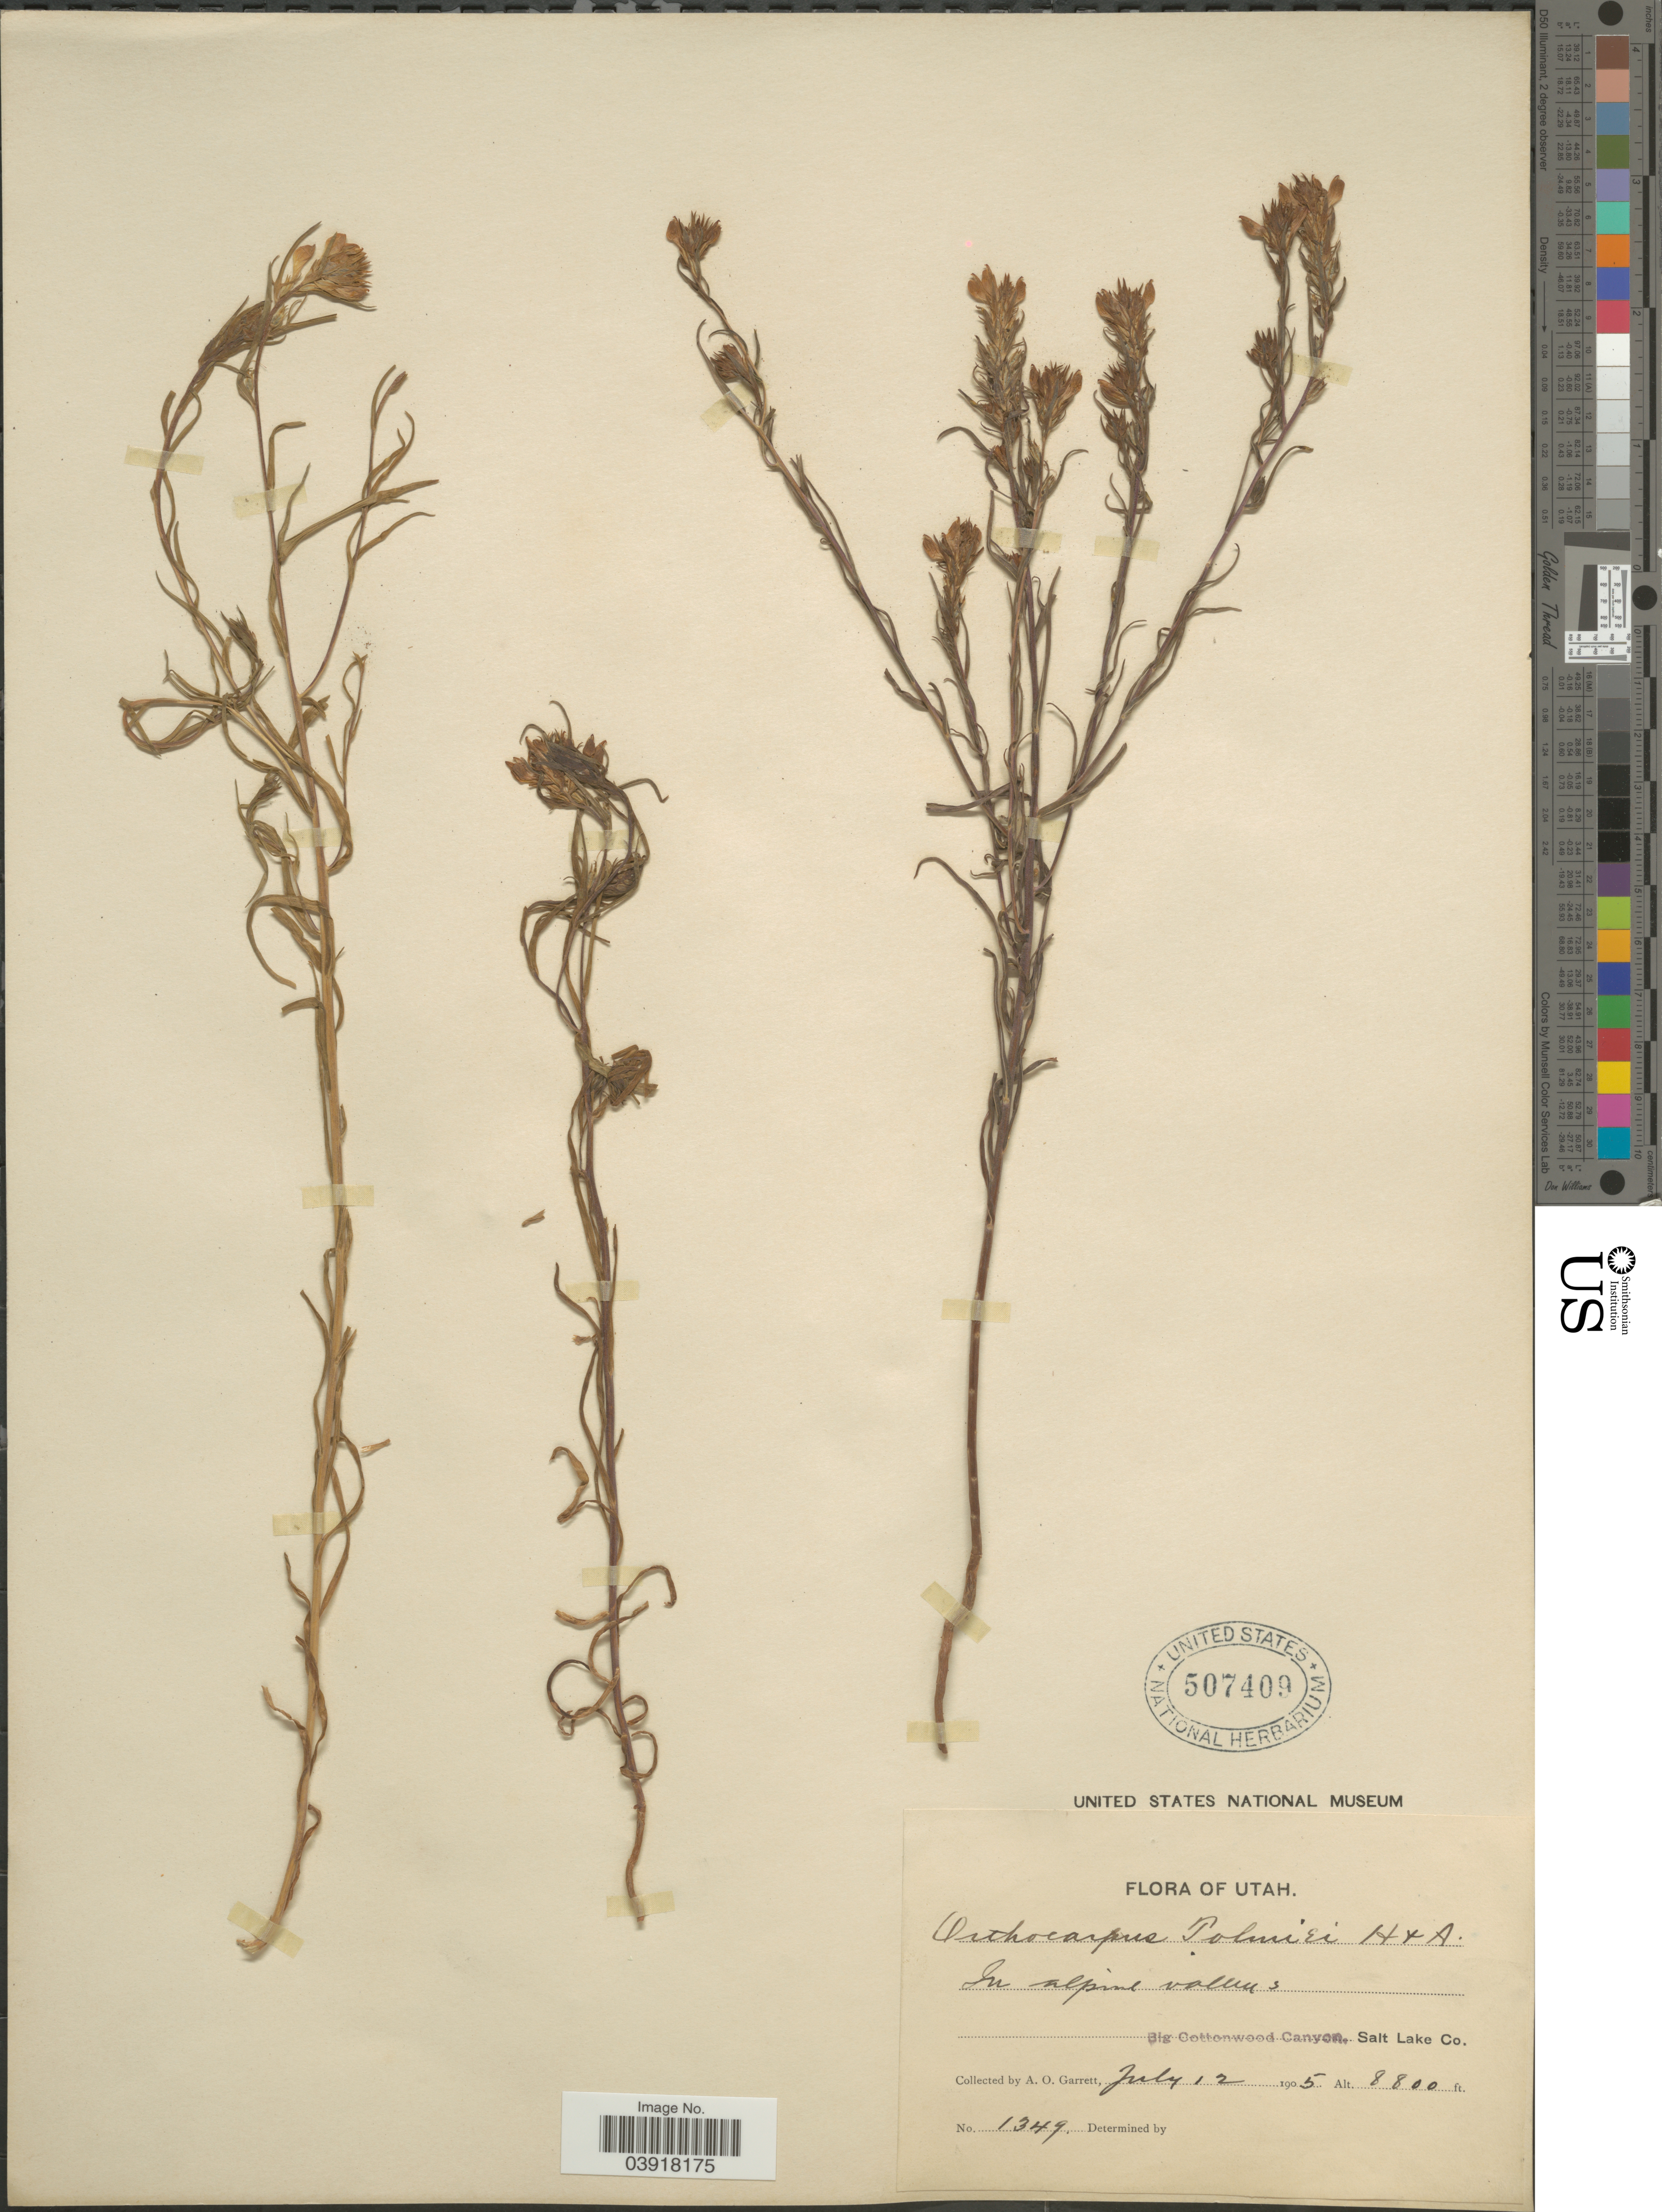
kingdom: Plantae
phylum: Tracheophyta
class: Magnoliopsida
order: Lamiales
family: Orobanchaceae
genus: Orthocarpus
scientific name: Orthocarpus sp.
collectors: A. O. Garrett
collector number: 1349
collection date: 1905-07-12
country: United States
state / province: Utah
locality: In alpine valleys. Big Cottonwood Canyon, Salt Lake Co.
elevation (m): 2682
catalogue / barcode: US 507409